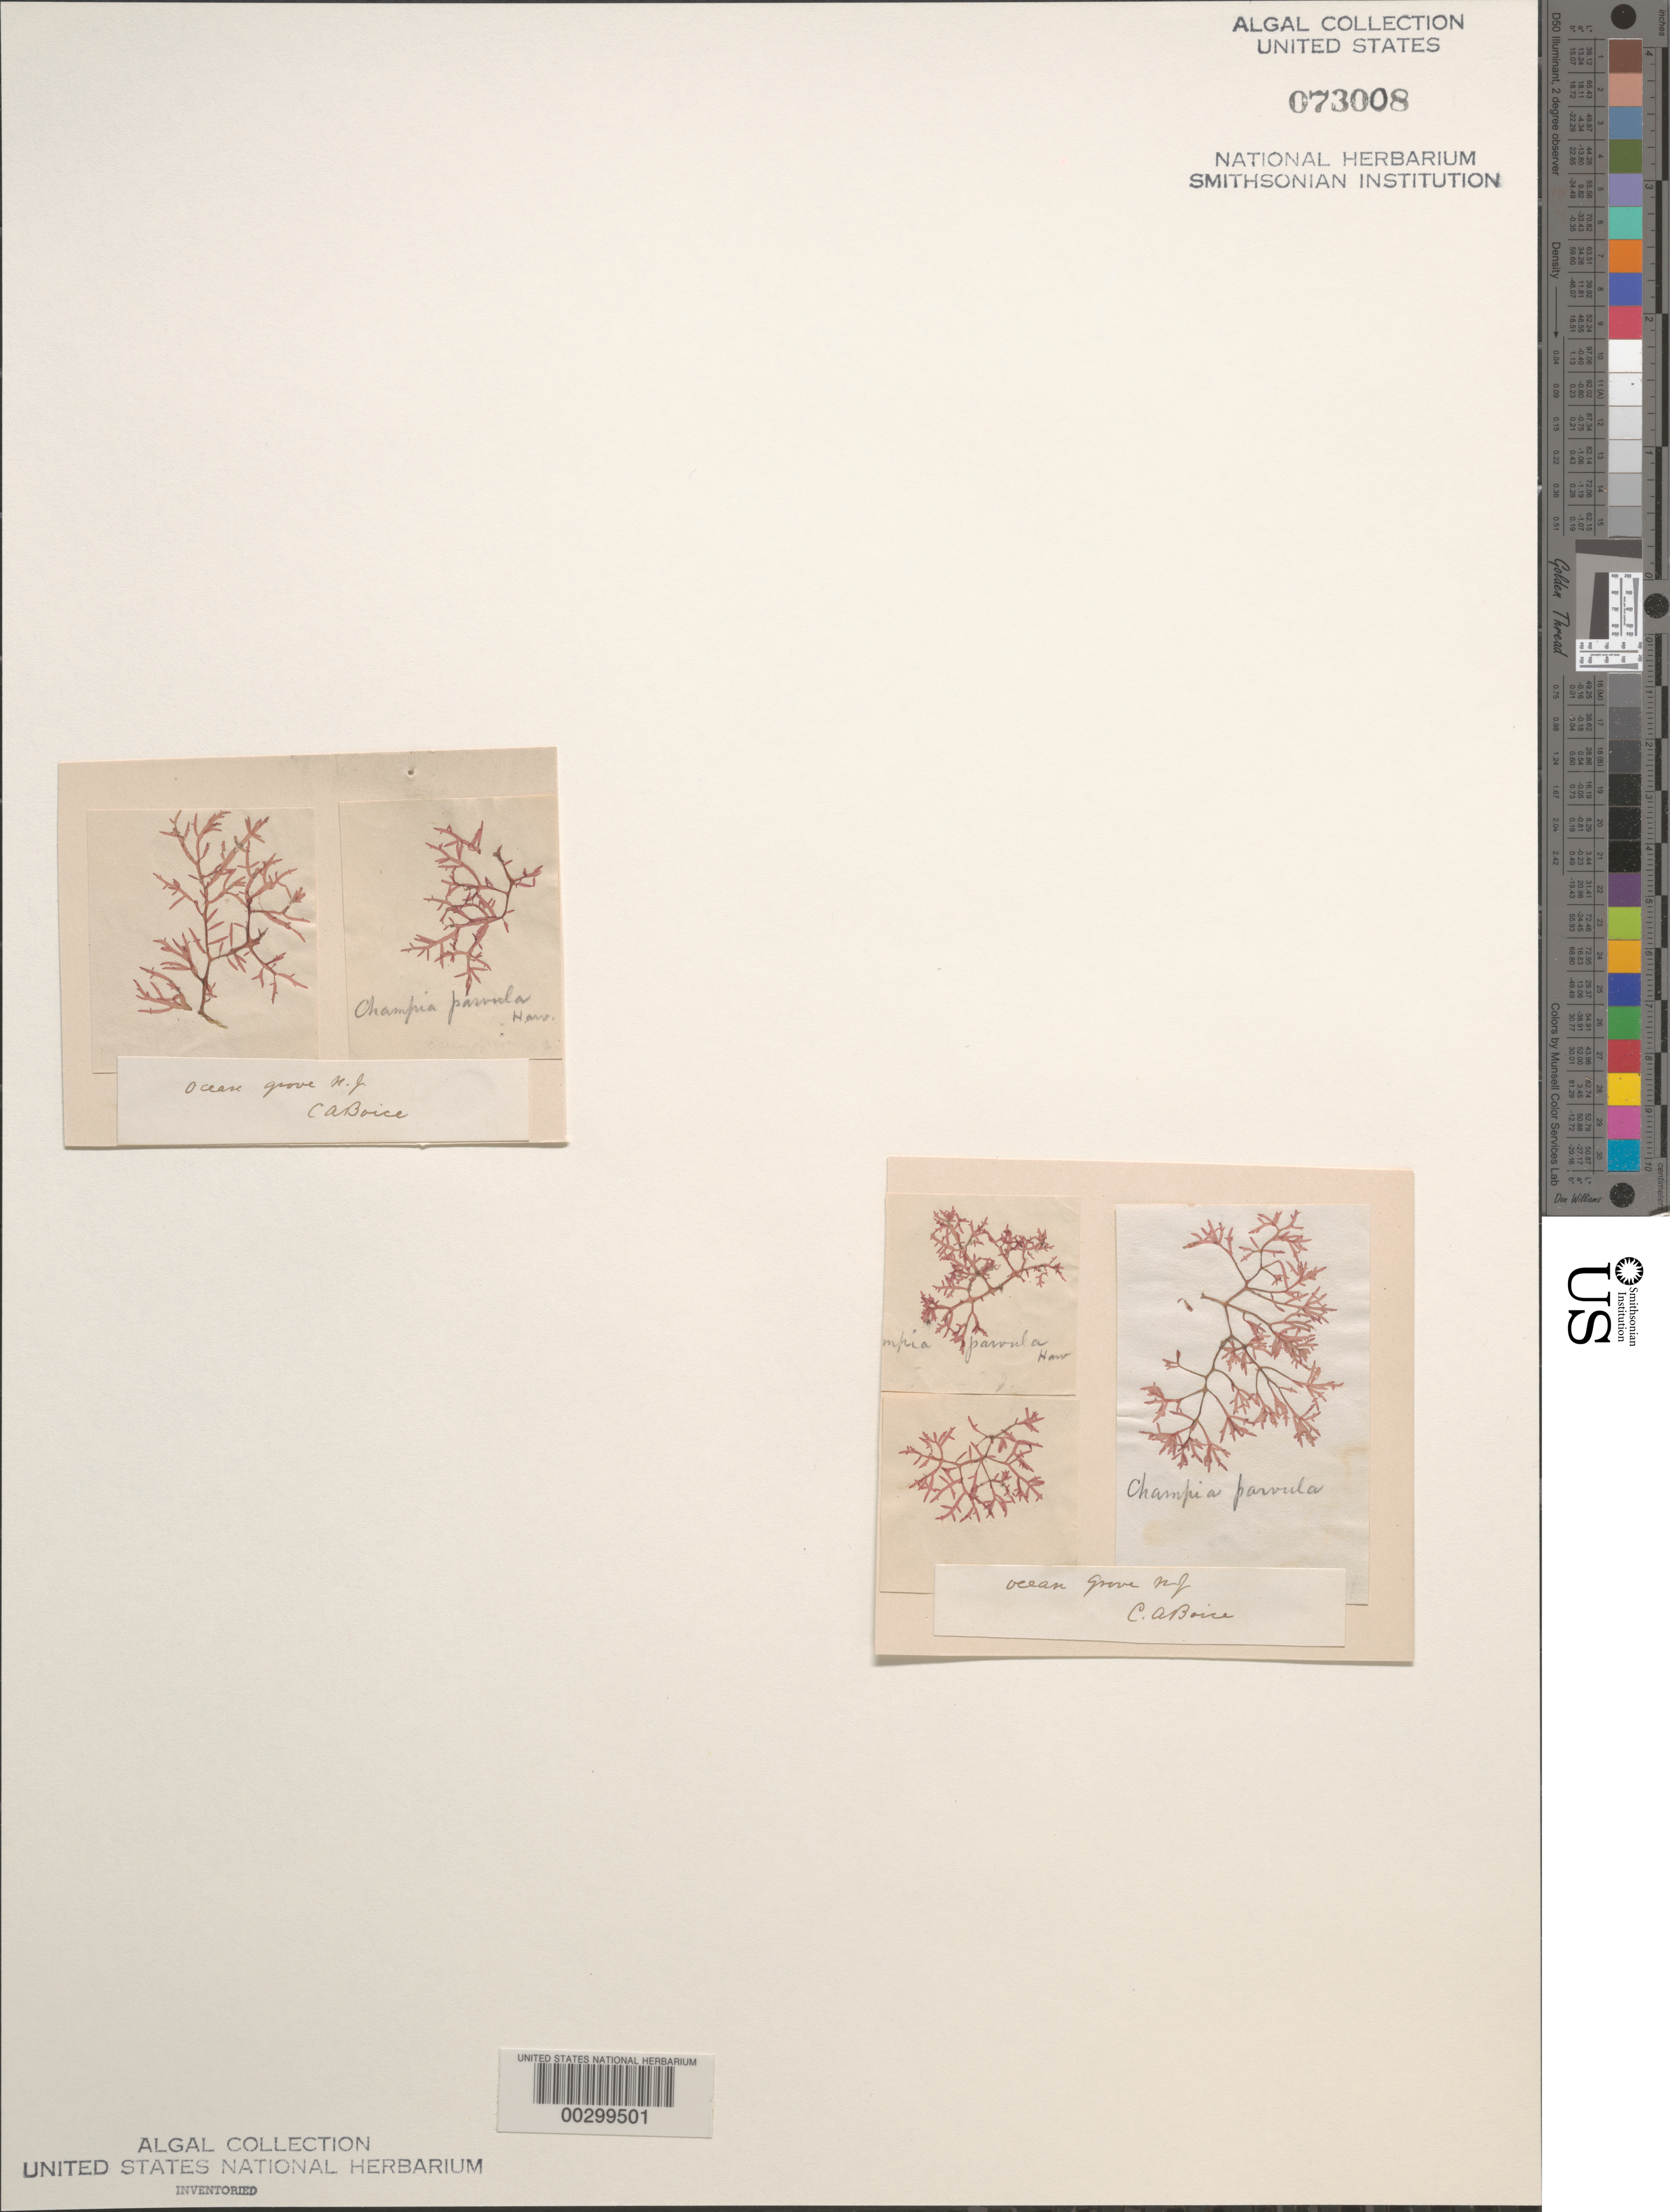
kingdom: Plantae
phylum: Rhodophyta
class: Florideophyceae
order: Rhodymeniales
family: Champiaceae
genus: Champia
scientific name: Champia parvula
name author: (C. Agardh) Harv.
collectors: C. Boice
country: United States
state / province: New Jersey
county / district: Monmouth County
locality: Ocean Grove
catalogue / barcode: US 73008